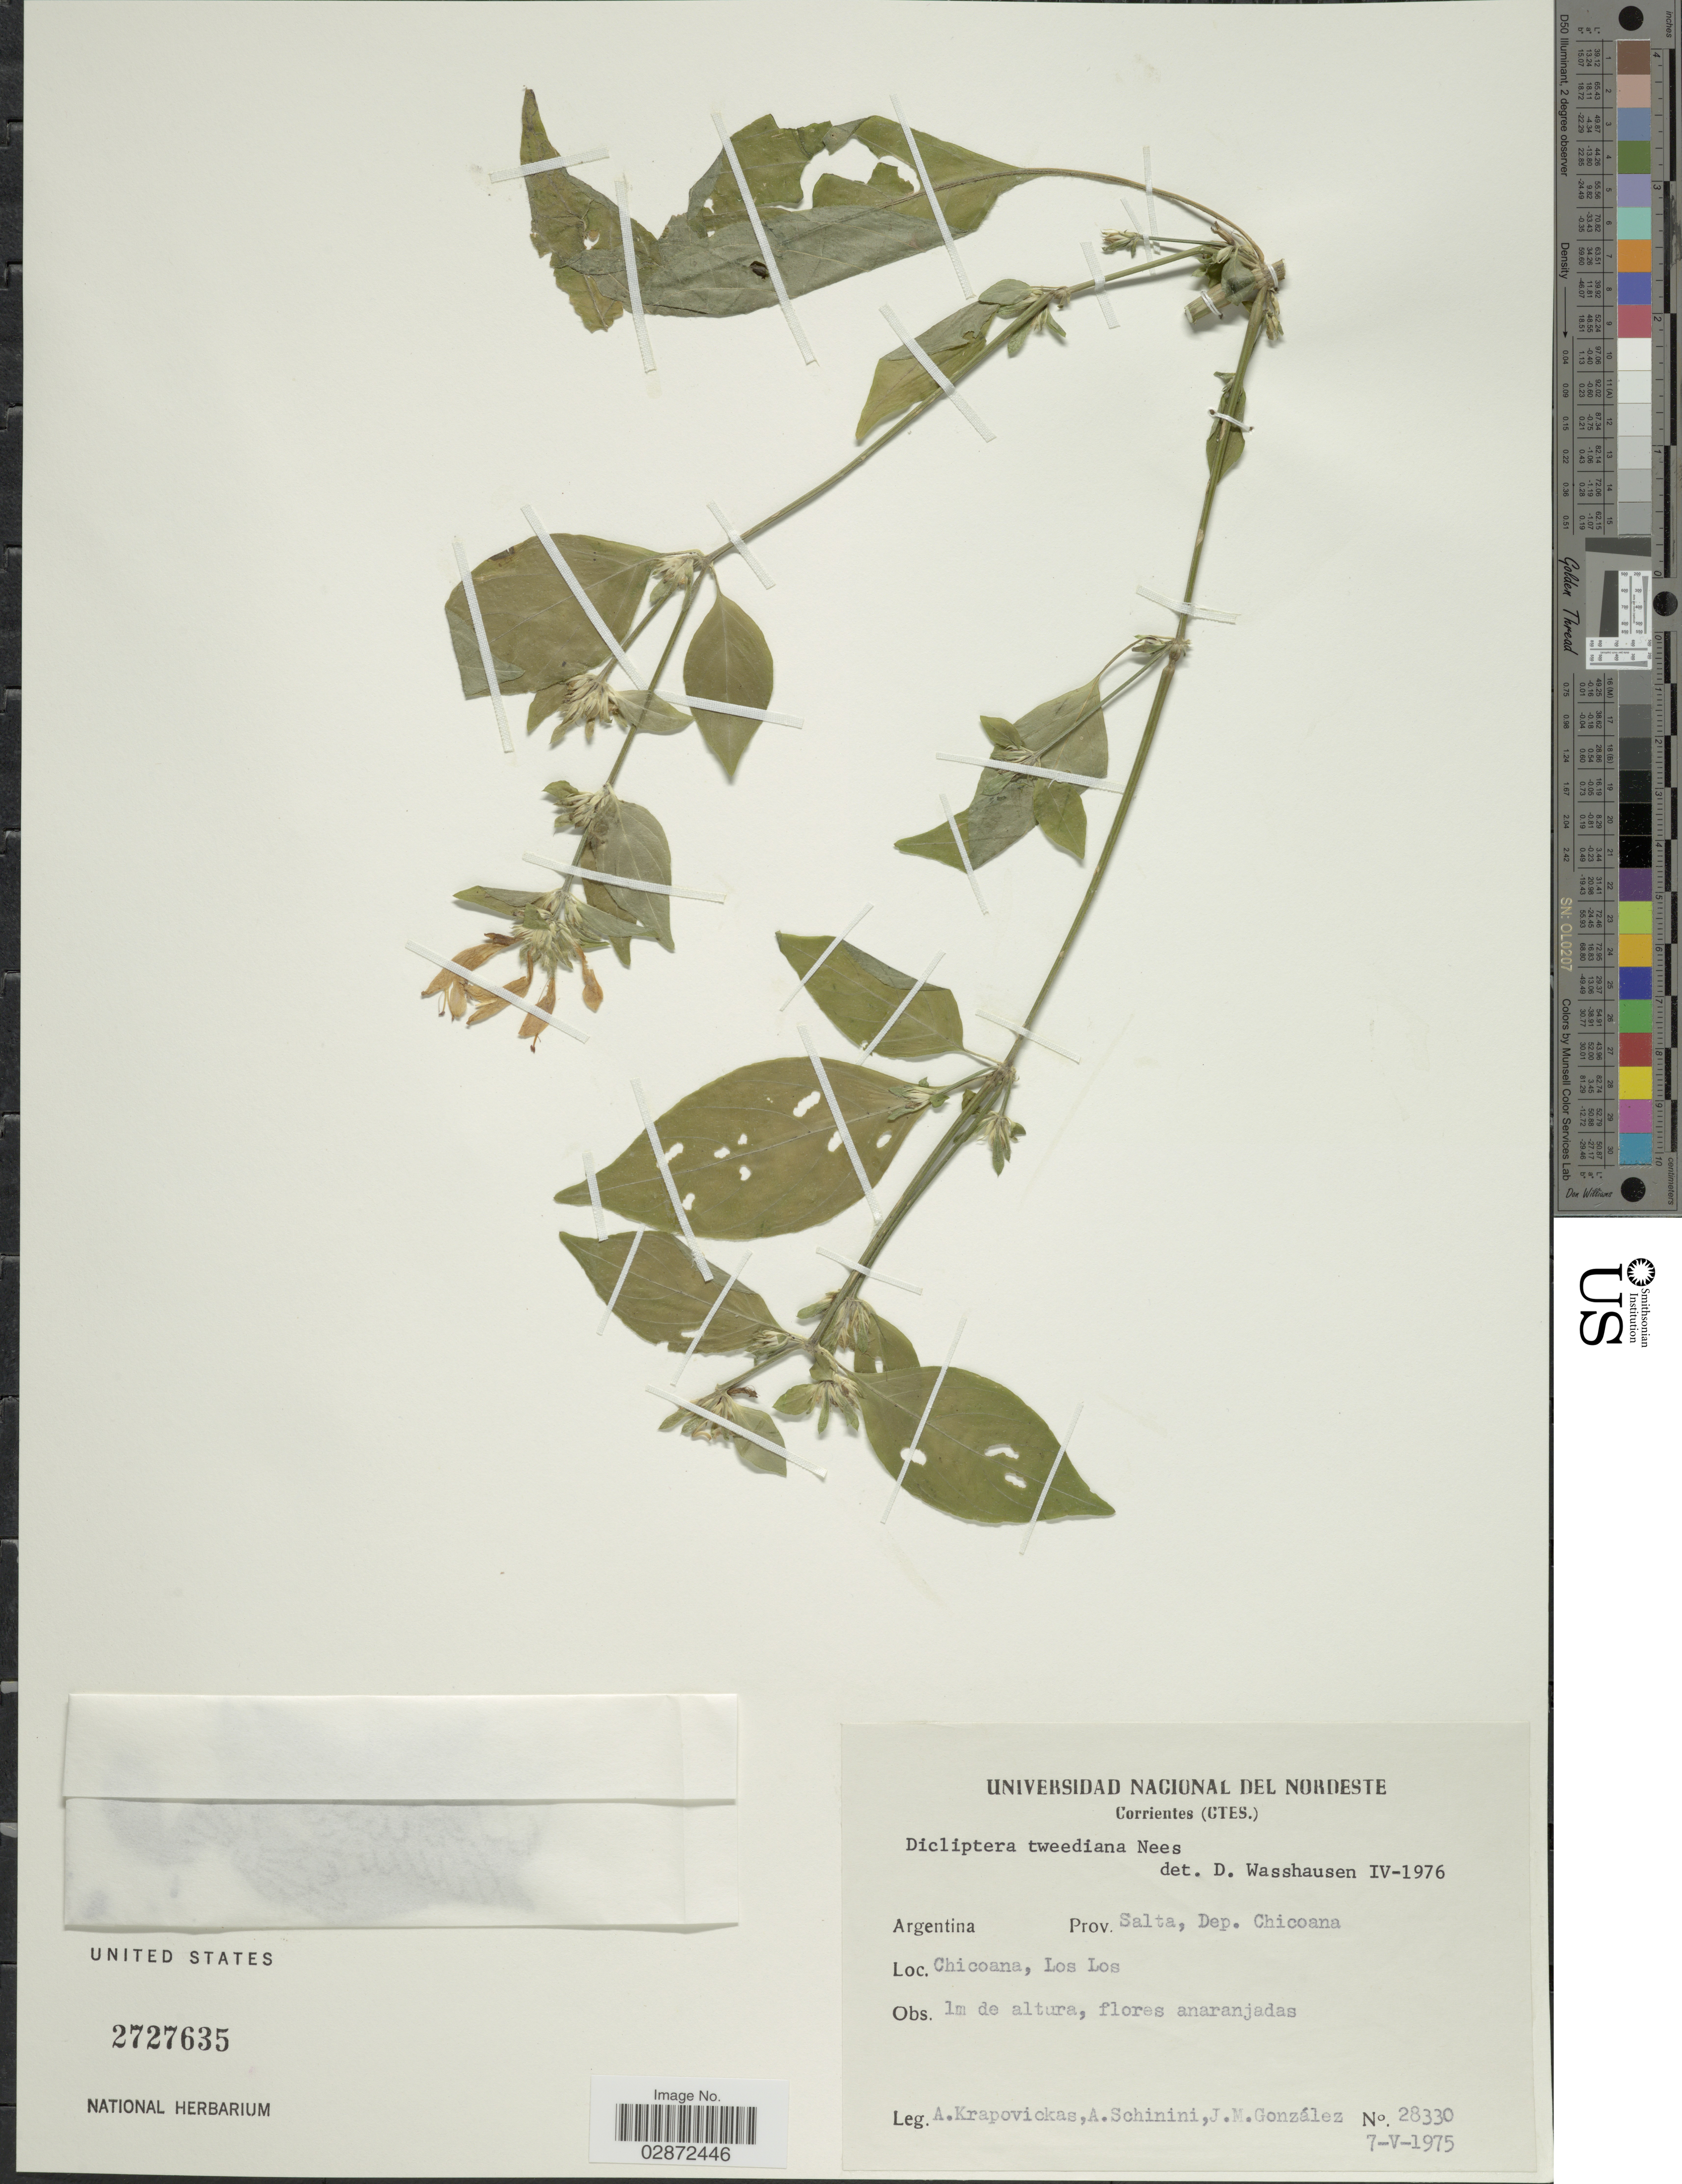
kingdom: Plantae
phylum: Tracheophyta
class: Magnoliopsida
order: Lamiales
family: Acanthaceae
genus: Dicliptera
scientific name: Dicliptera squarrosa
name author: Nees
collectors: A. Krapovickas, A. Schinini & J. M. Gonzalez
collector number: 28330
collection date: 1975-05-07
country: Argentina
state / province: Salta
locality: Prov. Salta, dep. Chicoana. Chicoana, Los Los.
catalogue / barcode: US 2727635